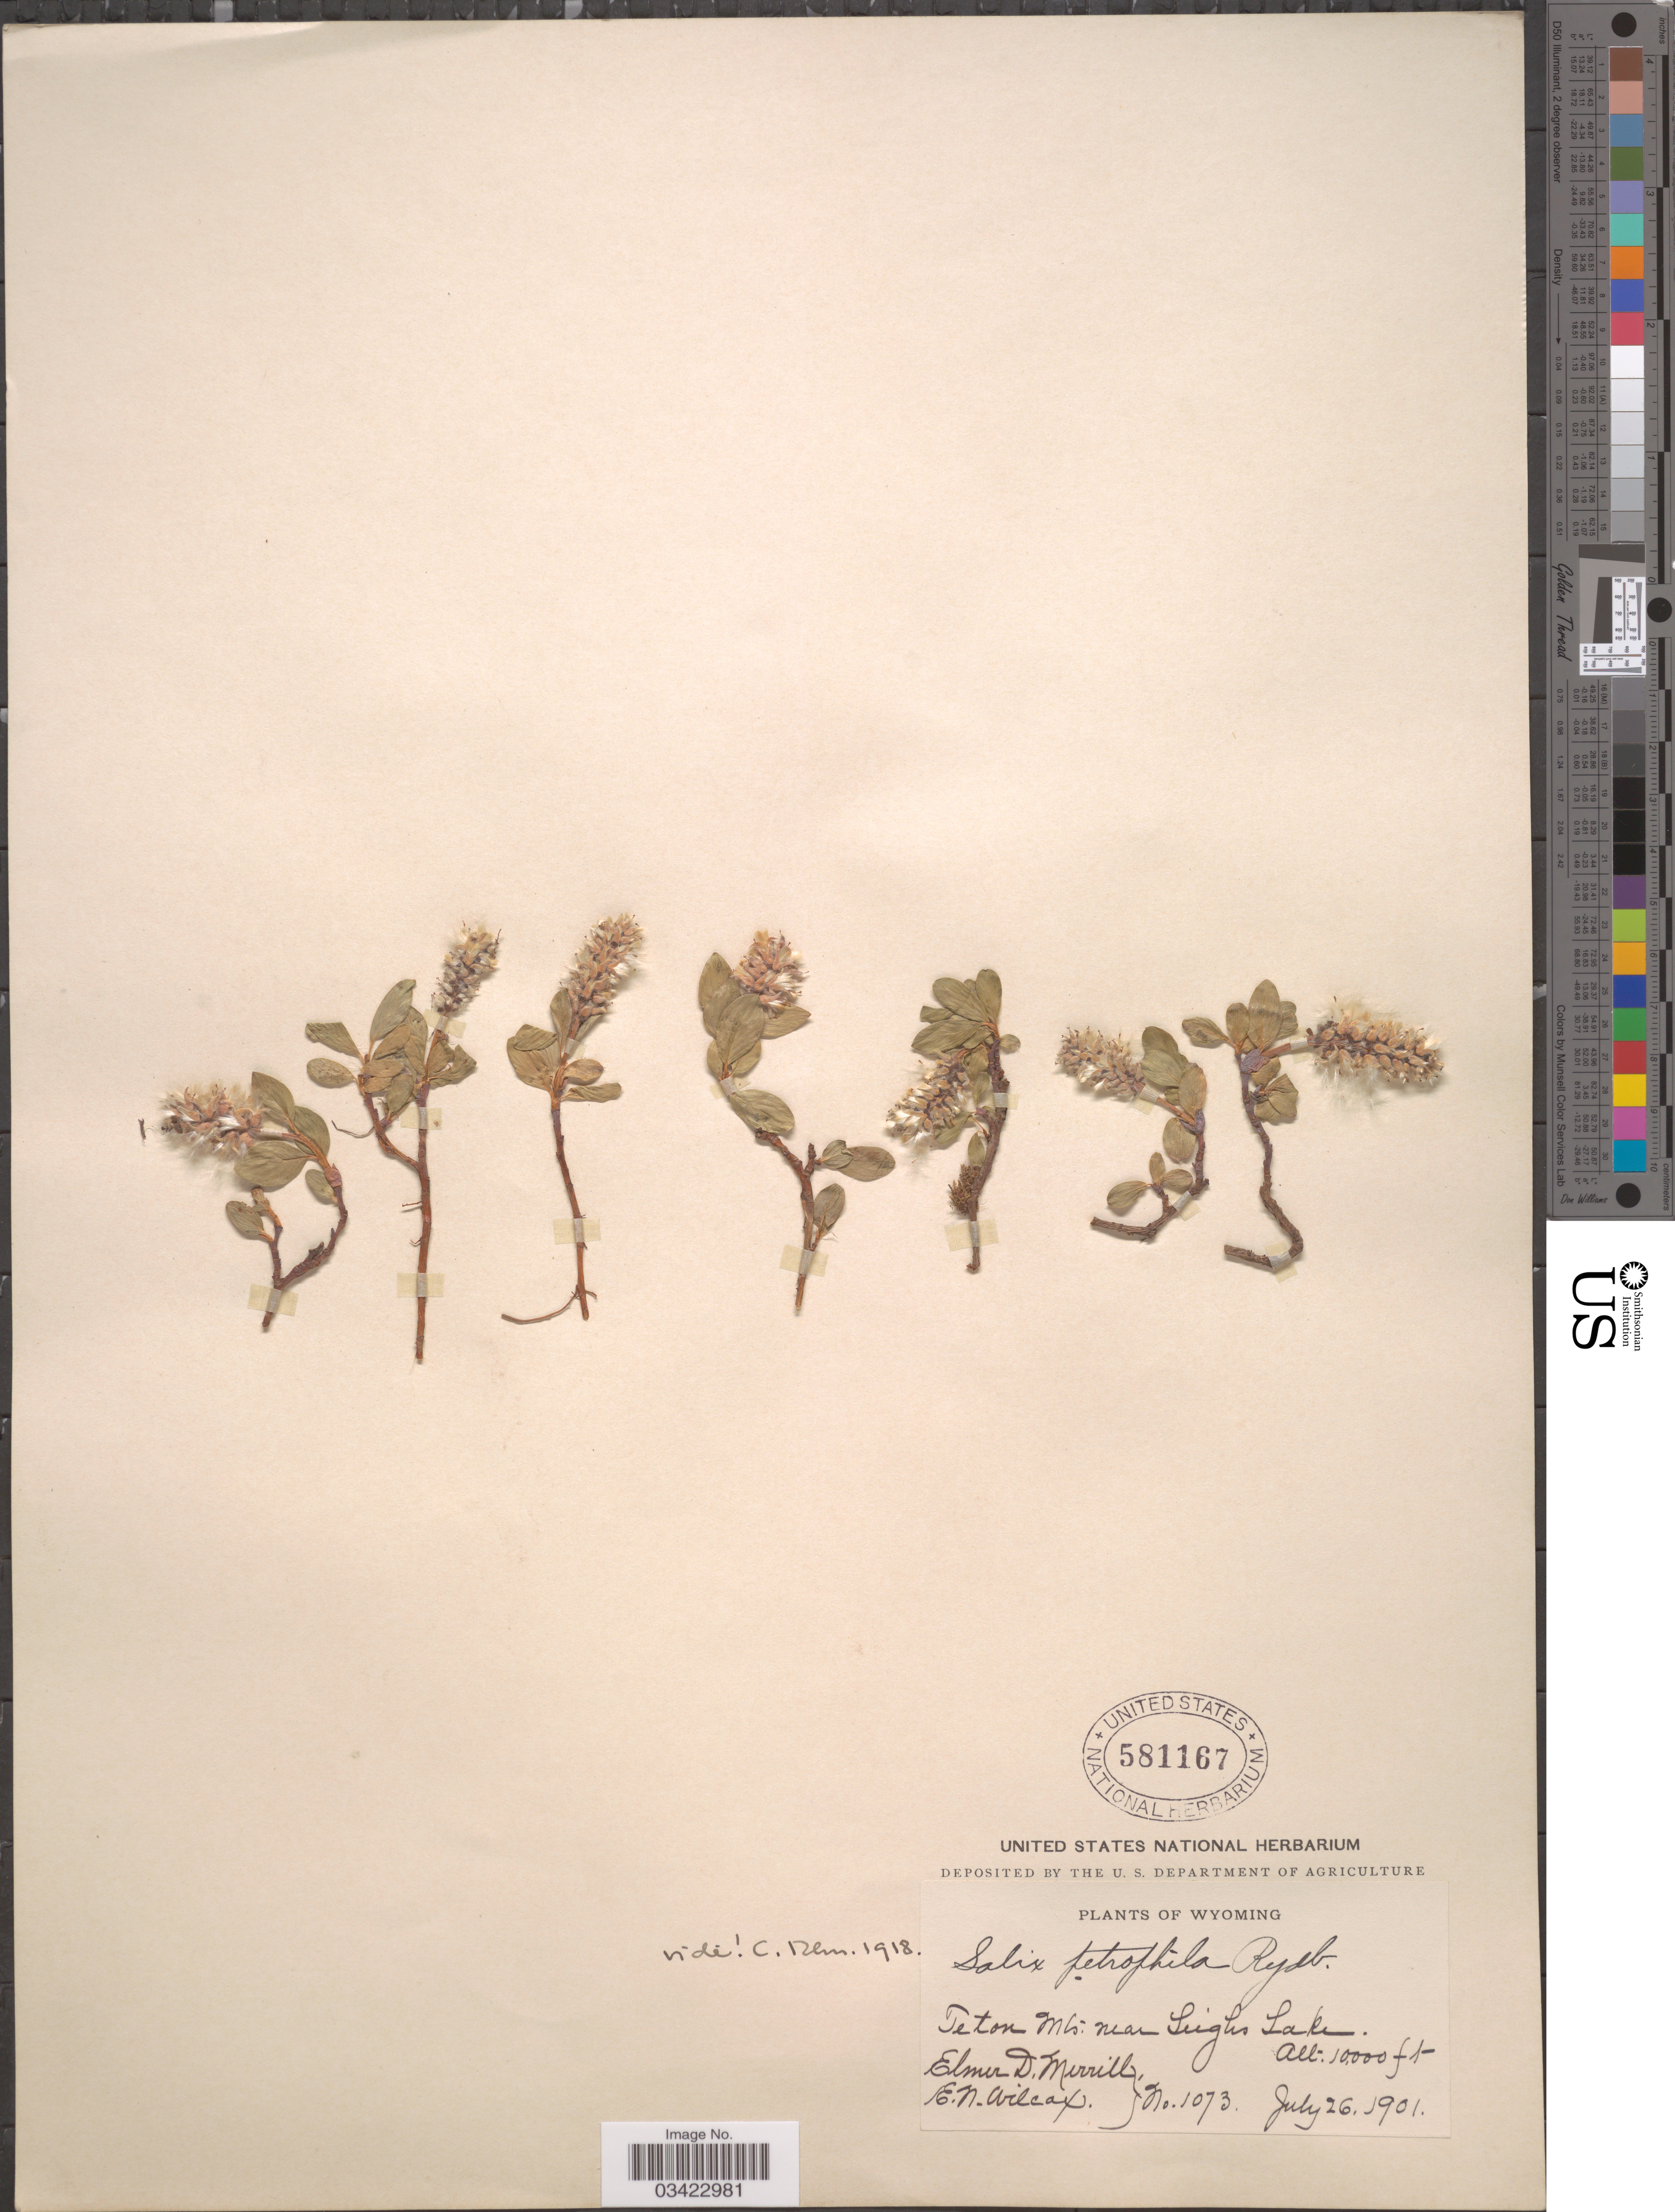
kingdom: Plantae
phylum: Tracheophyta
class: Magnoliopsida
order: Malpighiales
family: Salicaceae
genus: Salix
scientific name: Salix anglorum var. antiplasta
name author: C.K. Schneid.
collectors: E. D. Merrill & E. Wilcox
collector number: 1073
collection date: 1901-07-26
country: United States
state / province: Wyoming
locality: Teton Mts. near Leighs Lake.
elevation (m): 3048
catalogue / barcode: US 581167